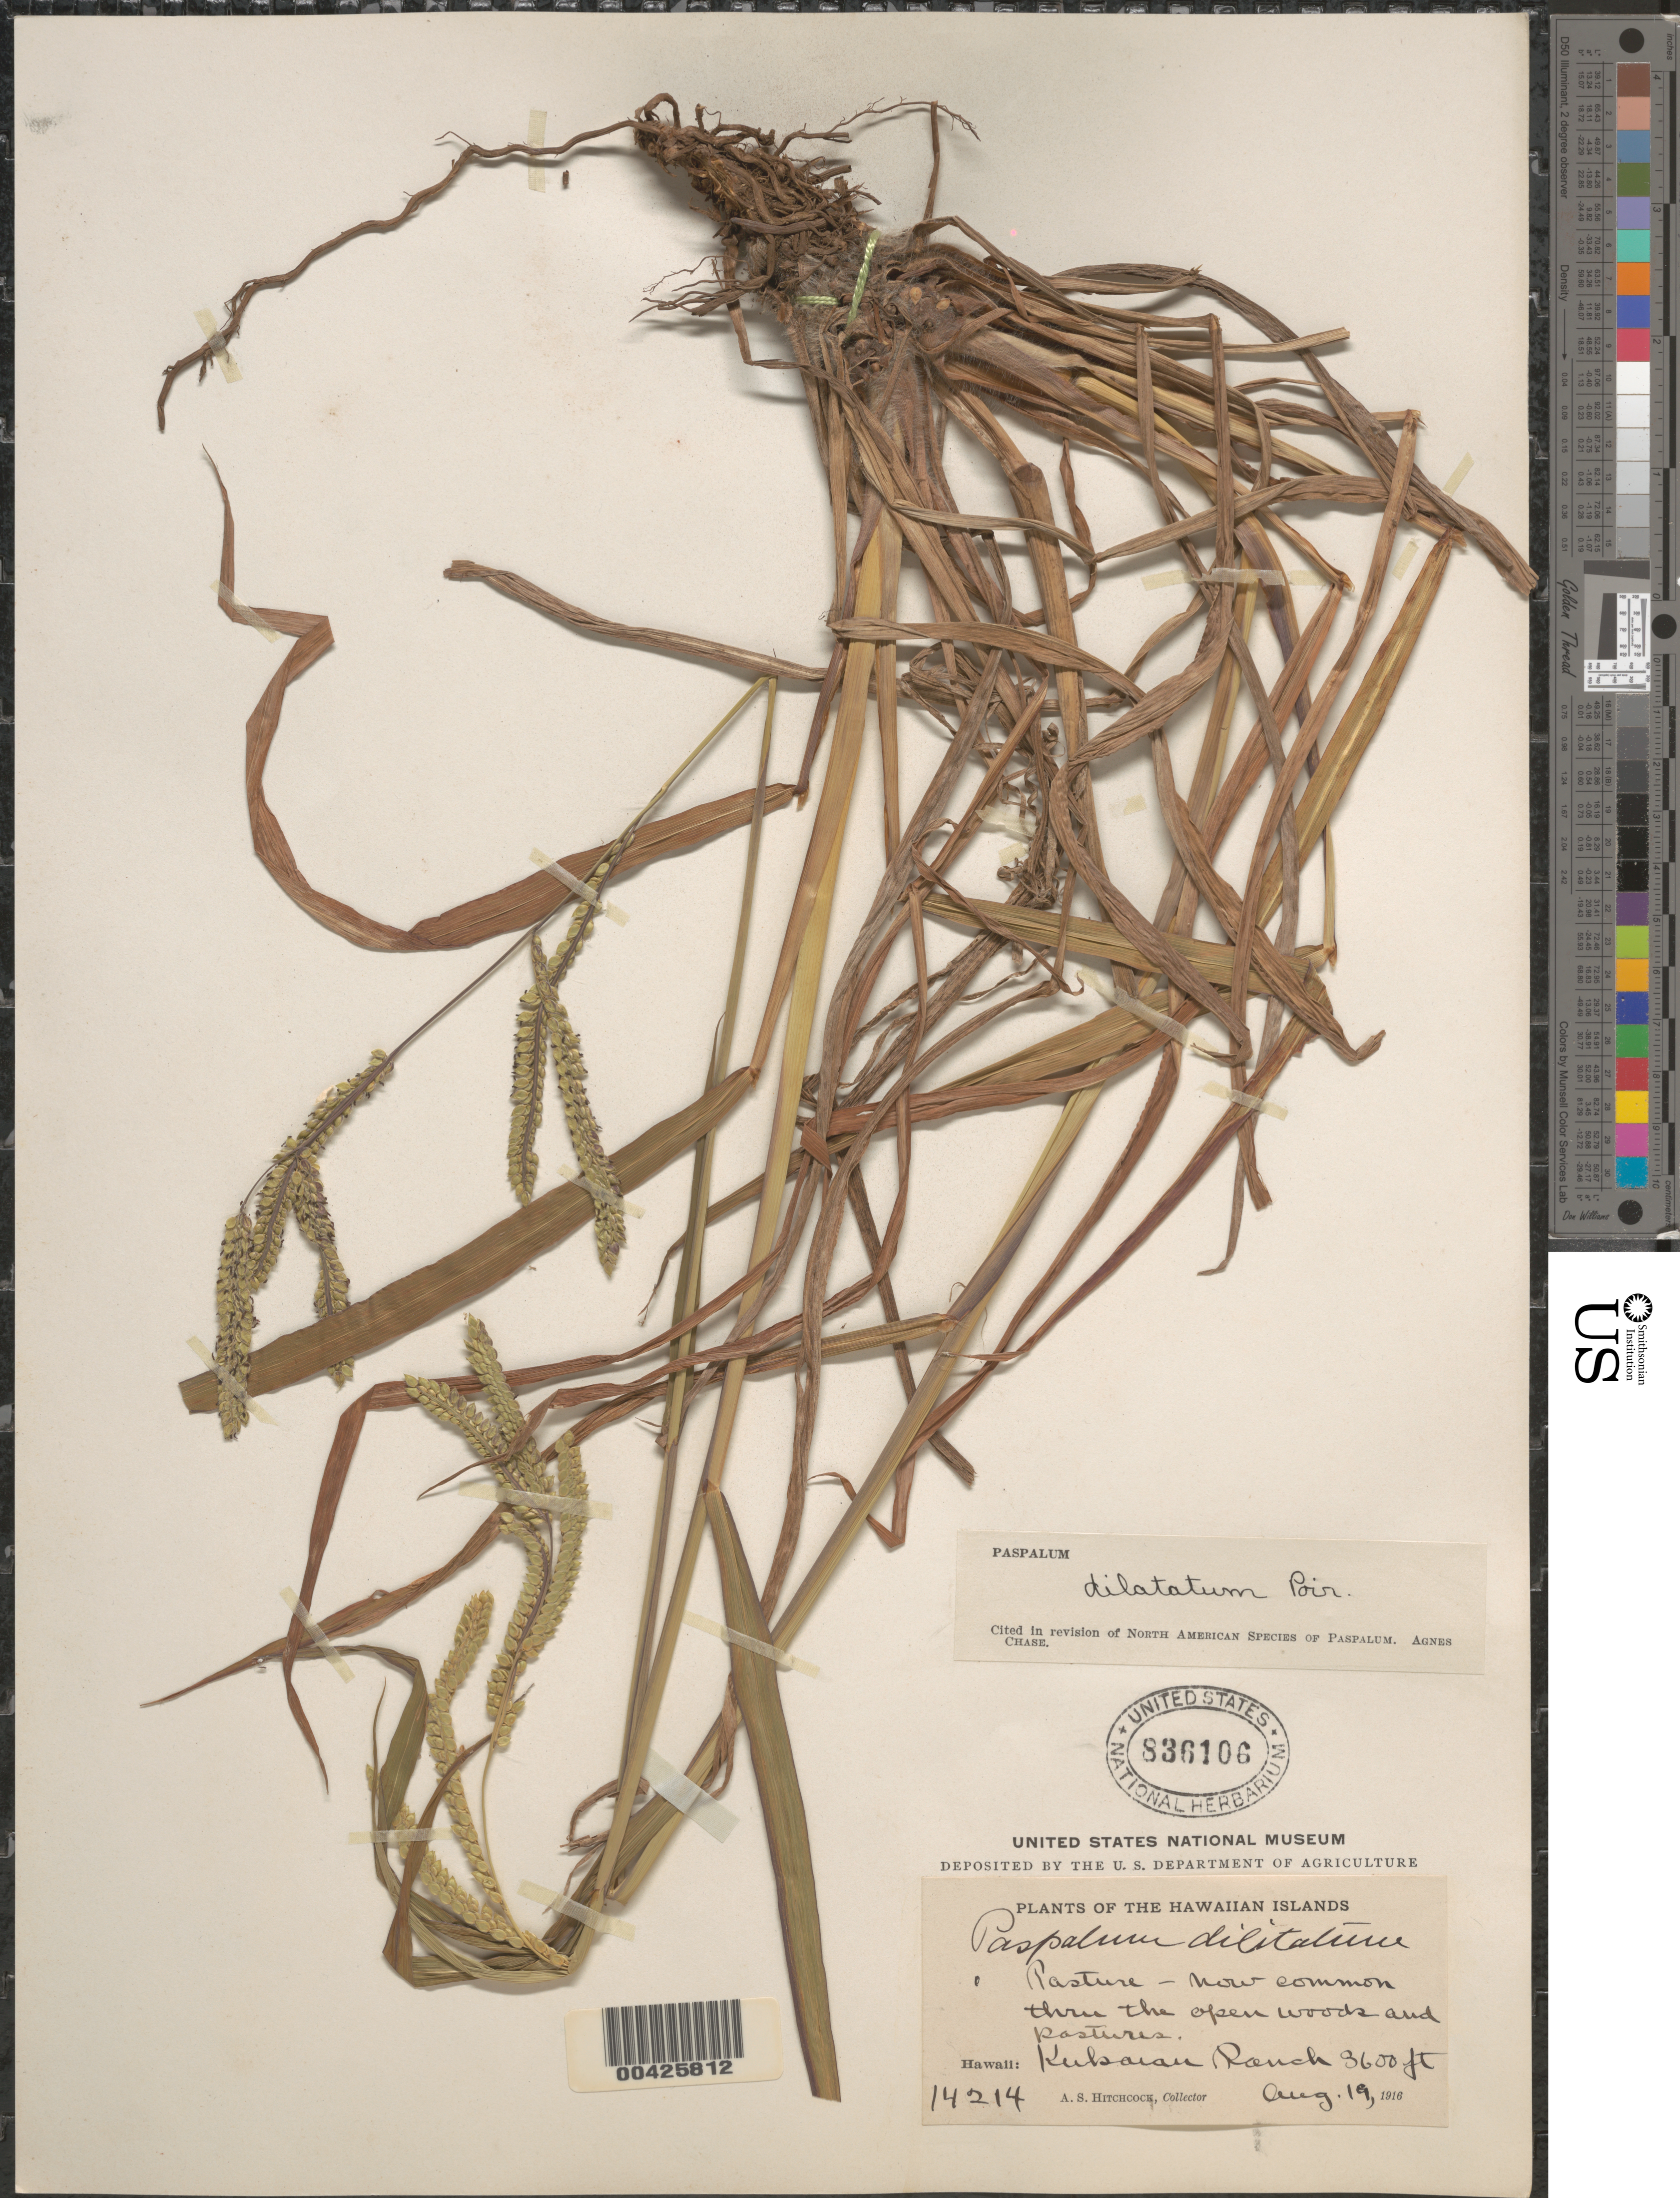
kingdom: Plantae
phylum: Tracheophyta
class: Liliopsida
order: Poales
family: Poaceae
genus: Paspalum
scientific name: Paspalum dilatatum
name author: Poir. in Lam.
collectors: A. S. Hitchcock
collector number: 14214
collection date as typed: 19 Aug 1916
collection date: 1916-08-19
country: United States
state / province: Hawaii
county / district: Hawaii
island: Hawaii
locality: Kukaiau Ranch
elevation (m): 1097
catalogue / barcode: US 836106